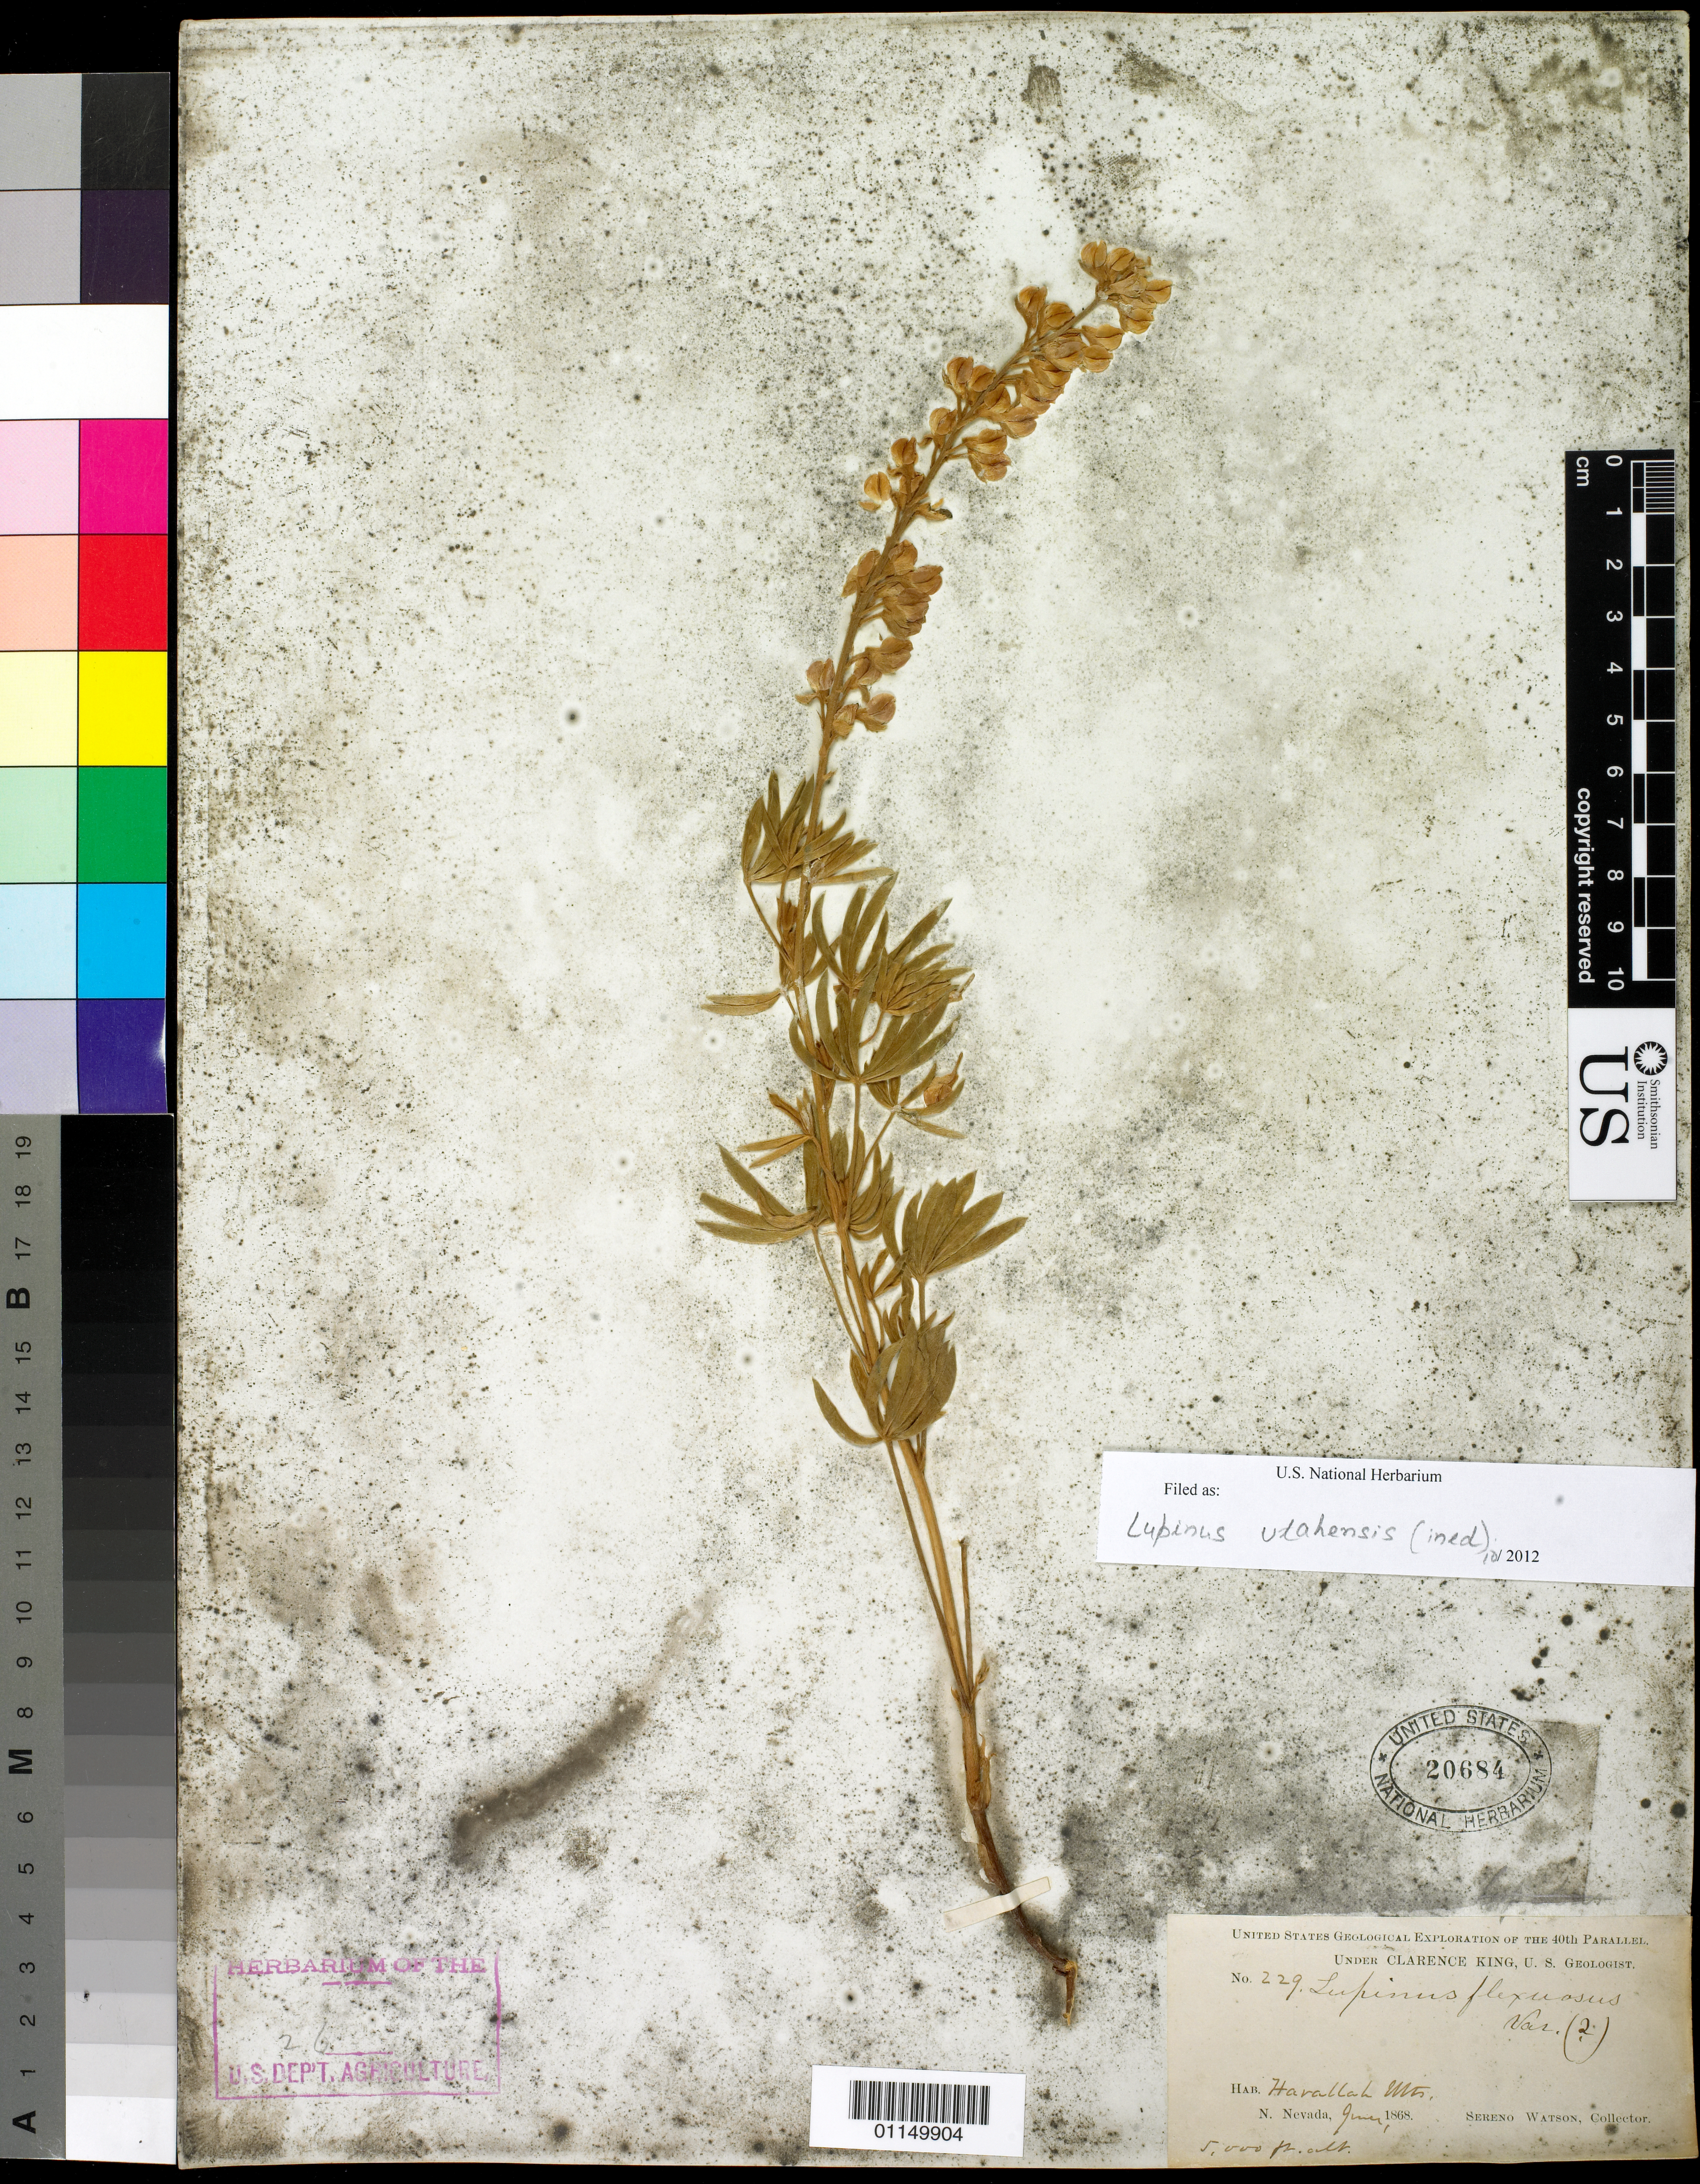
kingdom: Plantae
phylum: Tracheophyta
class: Magnoliopsida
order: Fabales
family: Fabaceae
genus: Lupinus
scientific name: Lupinus caudatus var. utahensis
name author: (S. Watson) Welsh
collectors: S. Watson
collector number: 229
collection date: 1868-06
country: United States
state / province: Nevada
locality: Havallah Mts., N. Nevada.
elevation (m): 1524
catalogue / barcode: US 20684